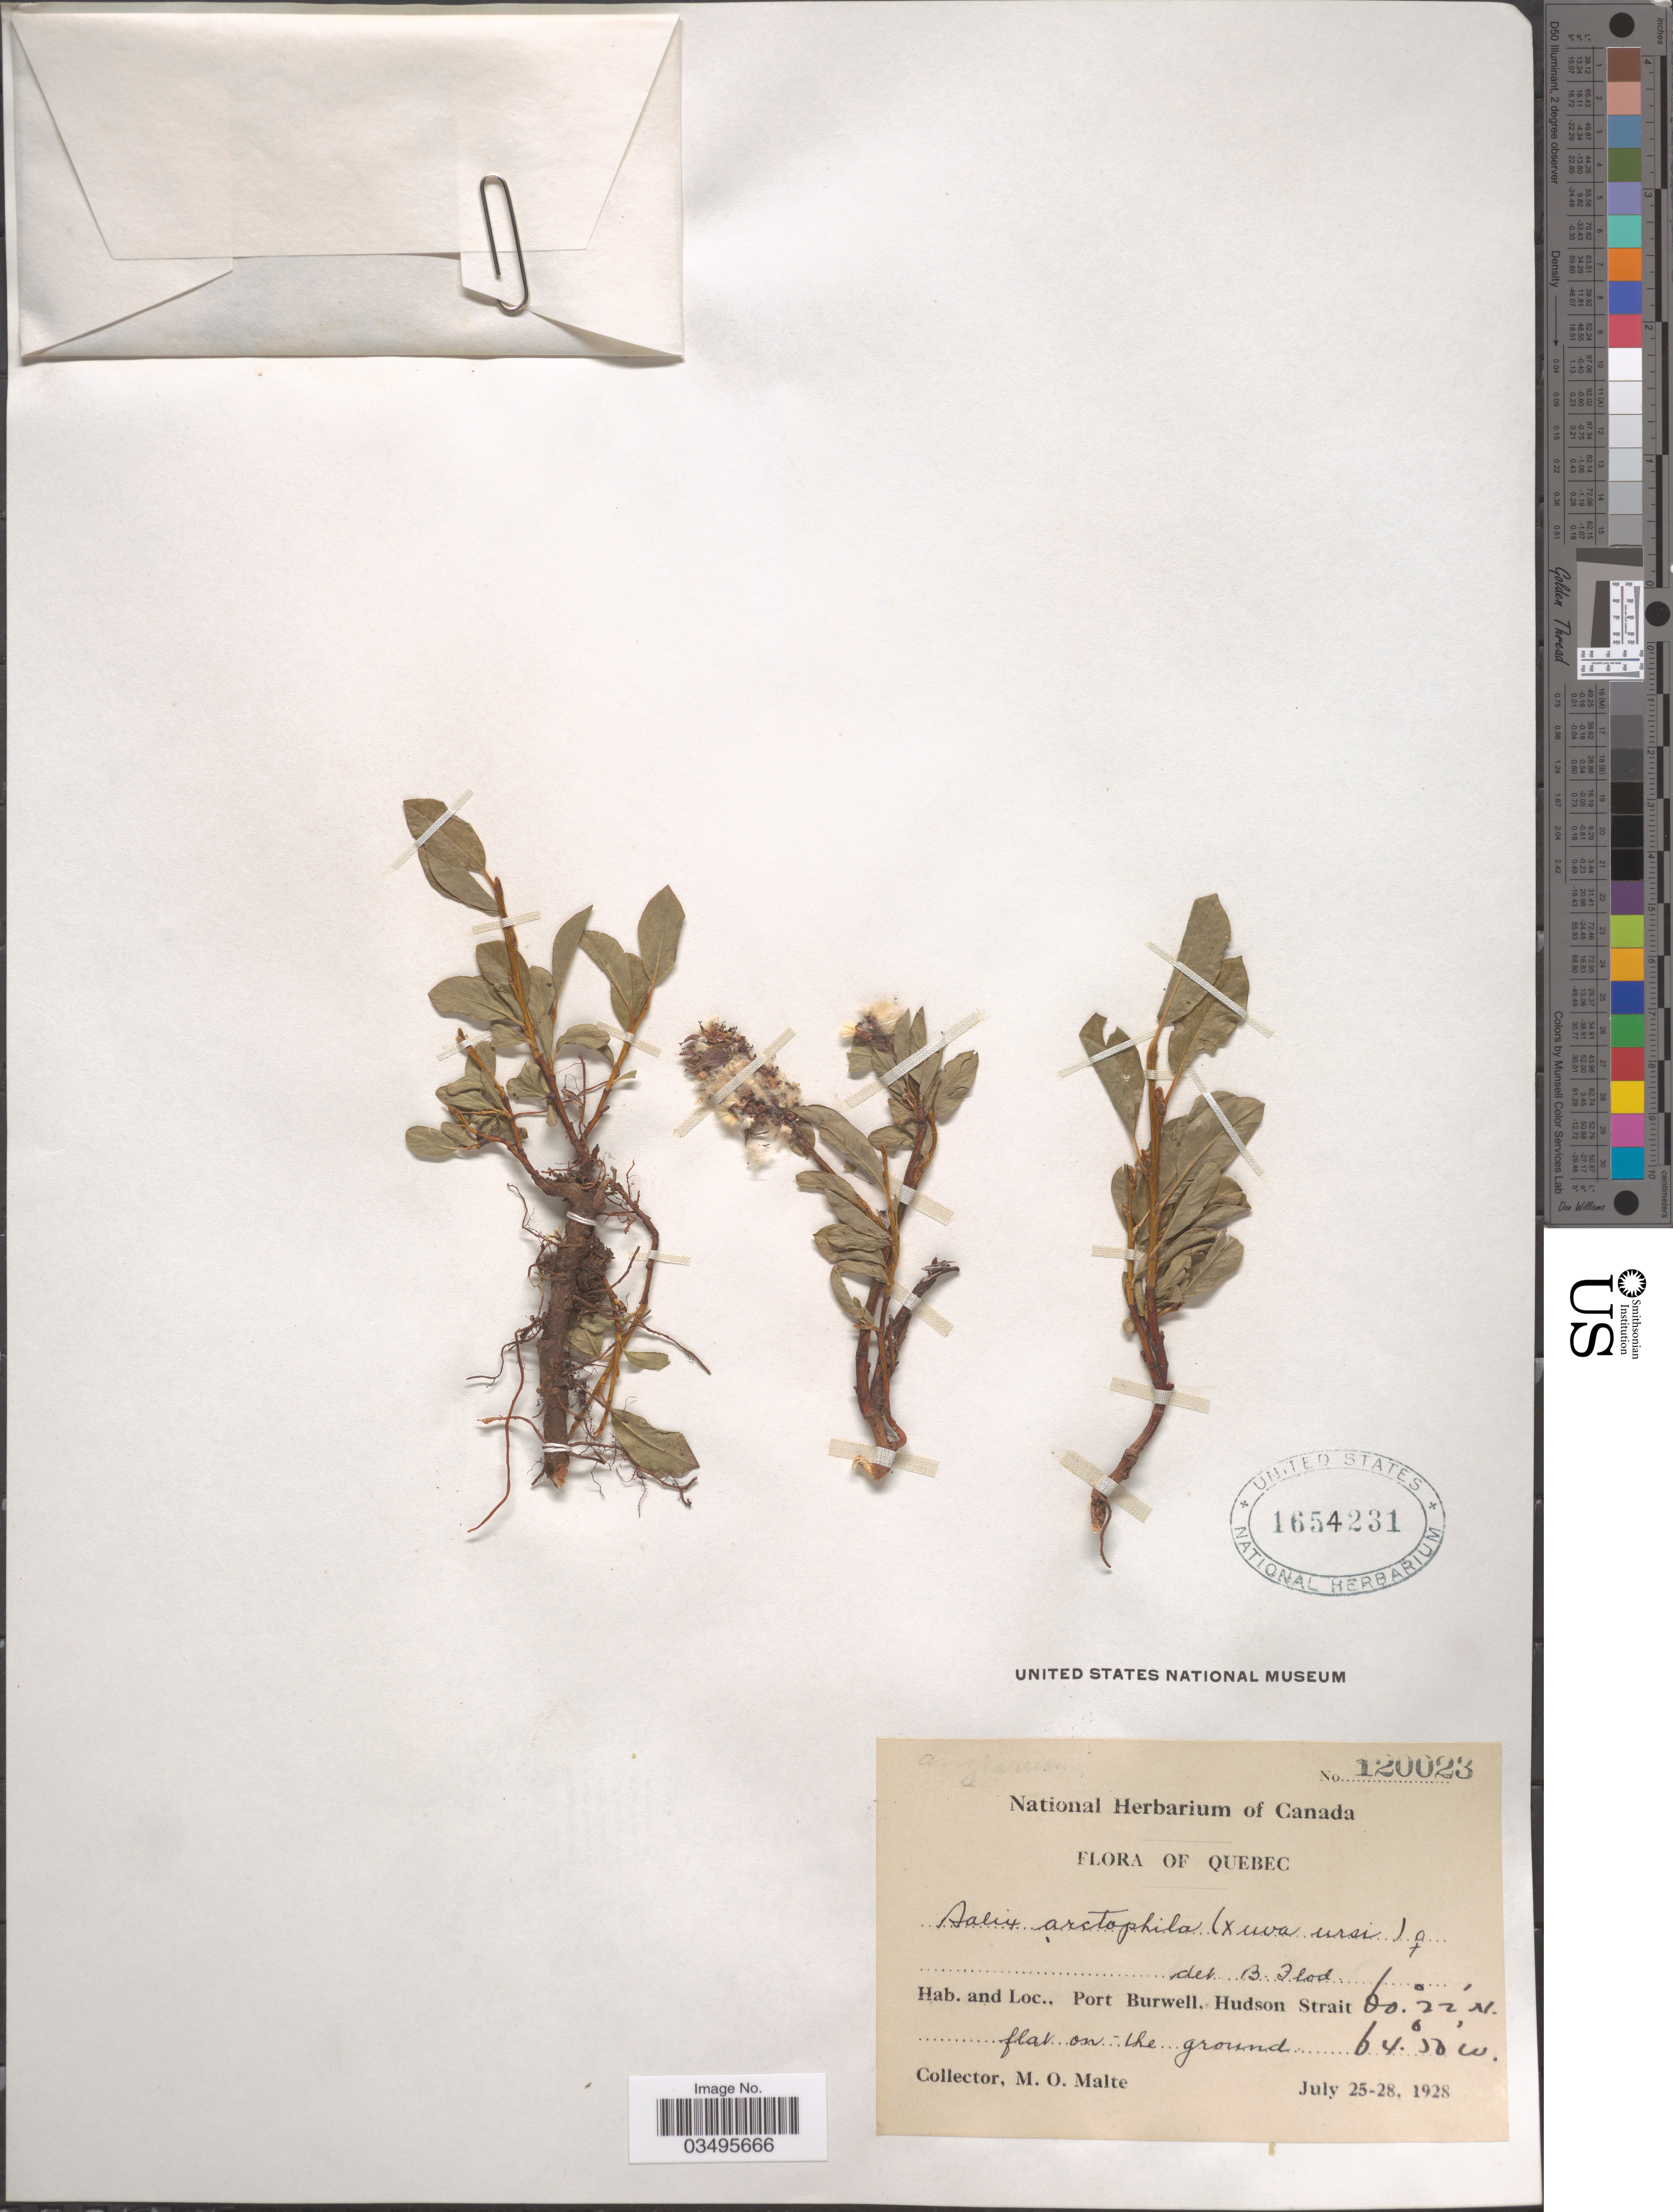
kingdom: Plantae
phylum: Tracheophyta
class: Magnoliopsida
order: Malpighiales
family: Salicaceae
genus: Salix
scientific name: Salix arctophila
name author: Cockerell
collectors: M. O. Malte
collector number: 120023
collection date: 1928-07-25/1928-07-28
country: Canada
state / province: Quebec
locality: Port Burwell, Hudson Strait.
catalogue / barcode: US 1654231